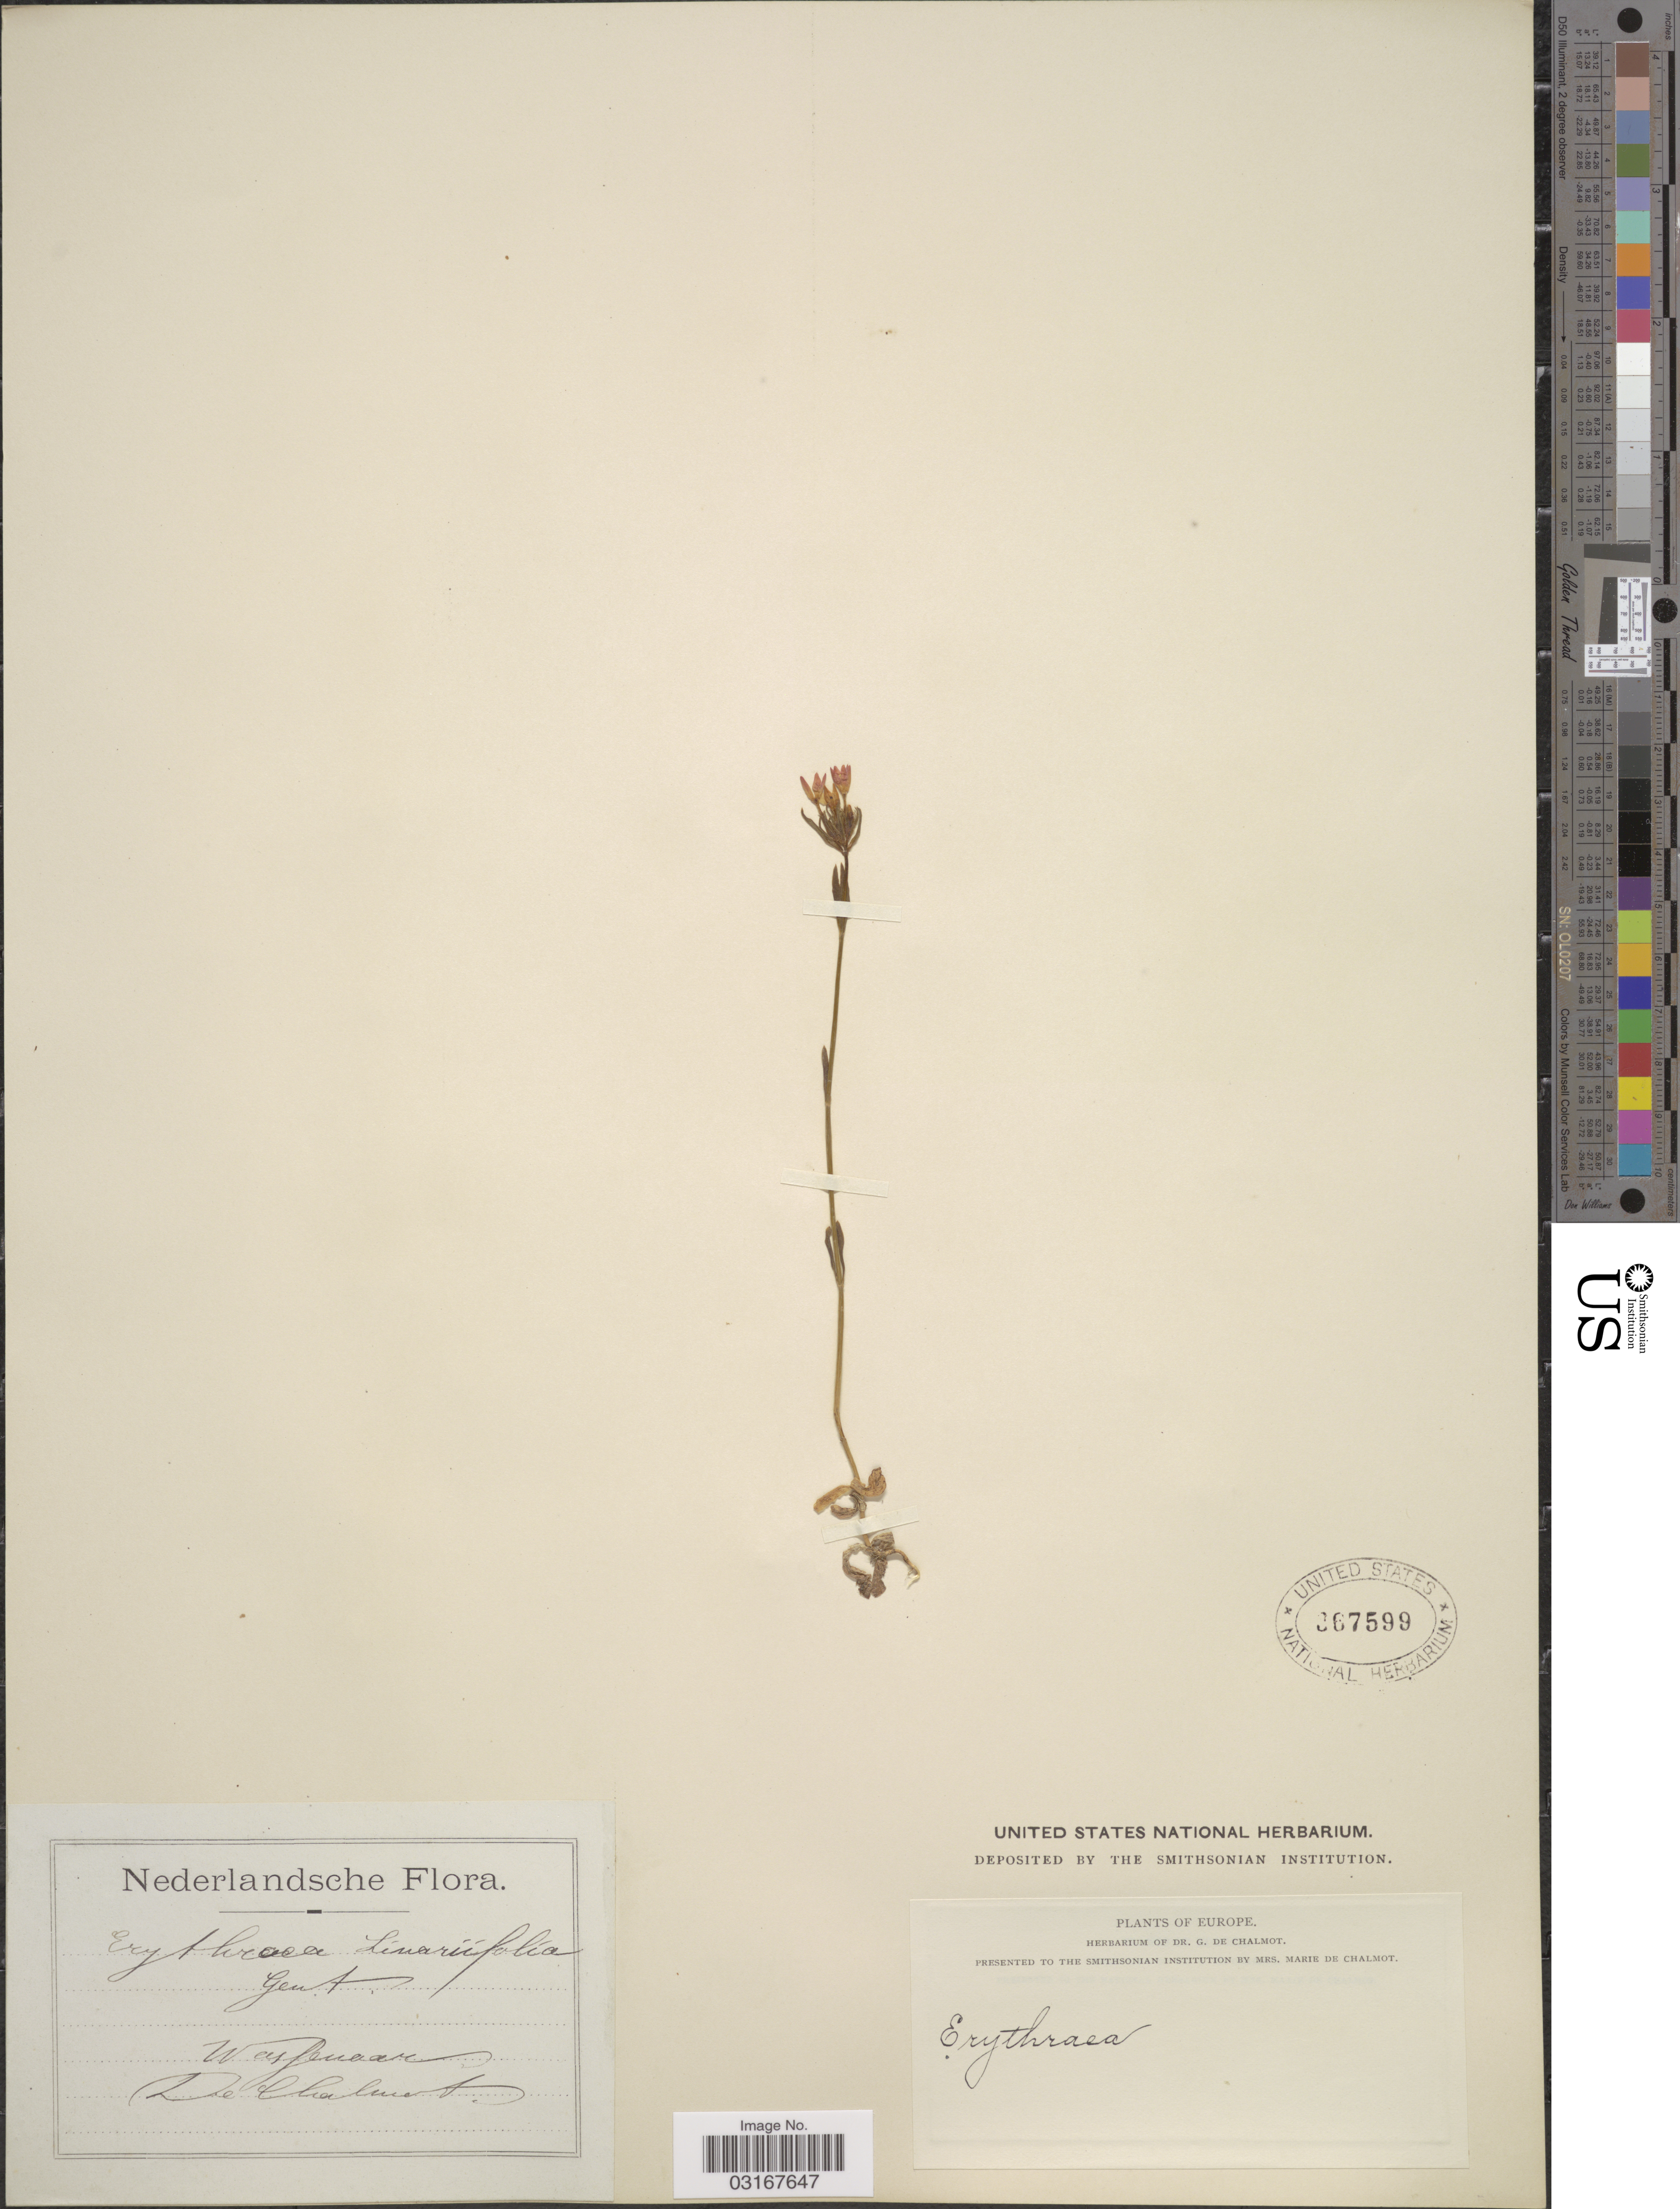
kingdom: Plantae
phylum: Tracheophyta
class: Magnoliopsida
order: Gentianales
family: Gentianaceae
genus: Erythraea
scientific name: Erythraea linearifolia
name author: Boiss.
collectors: G. de Chalmot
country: Netherlands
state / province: Zuid Holland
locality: Wassenaar.